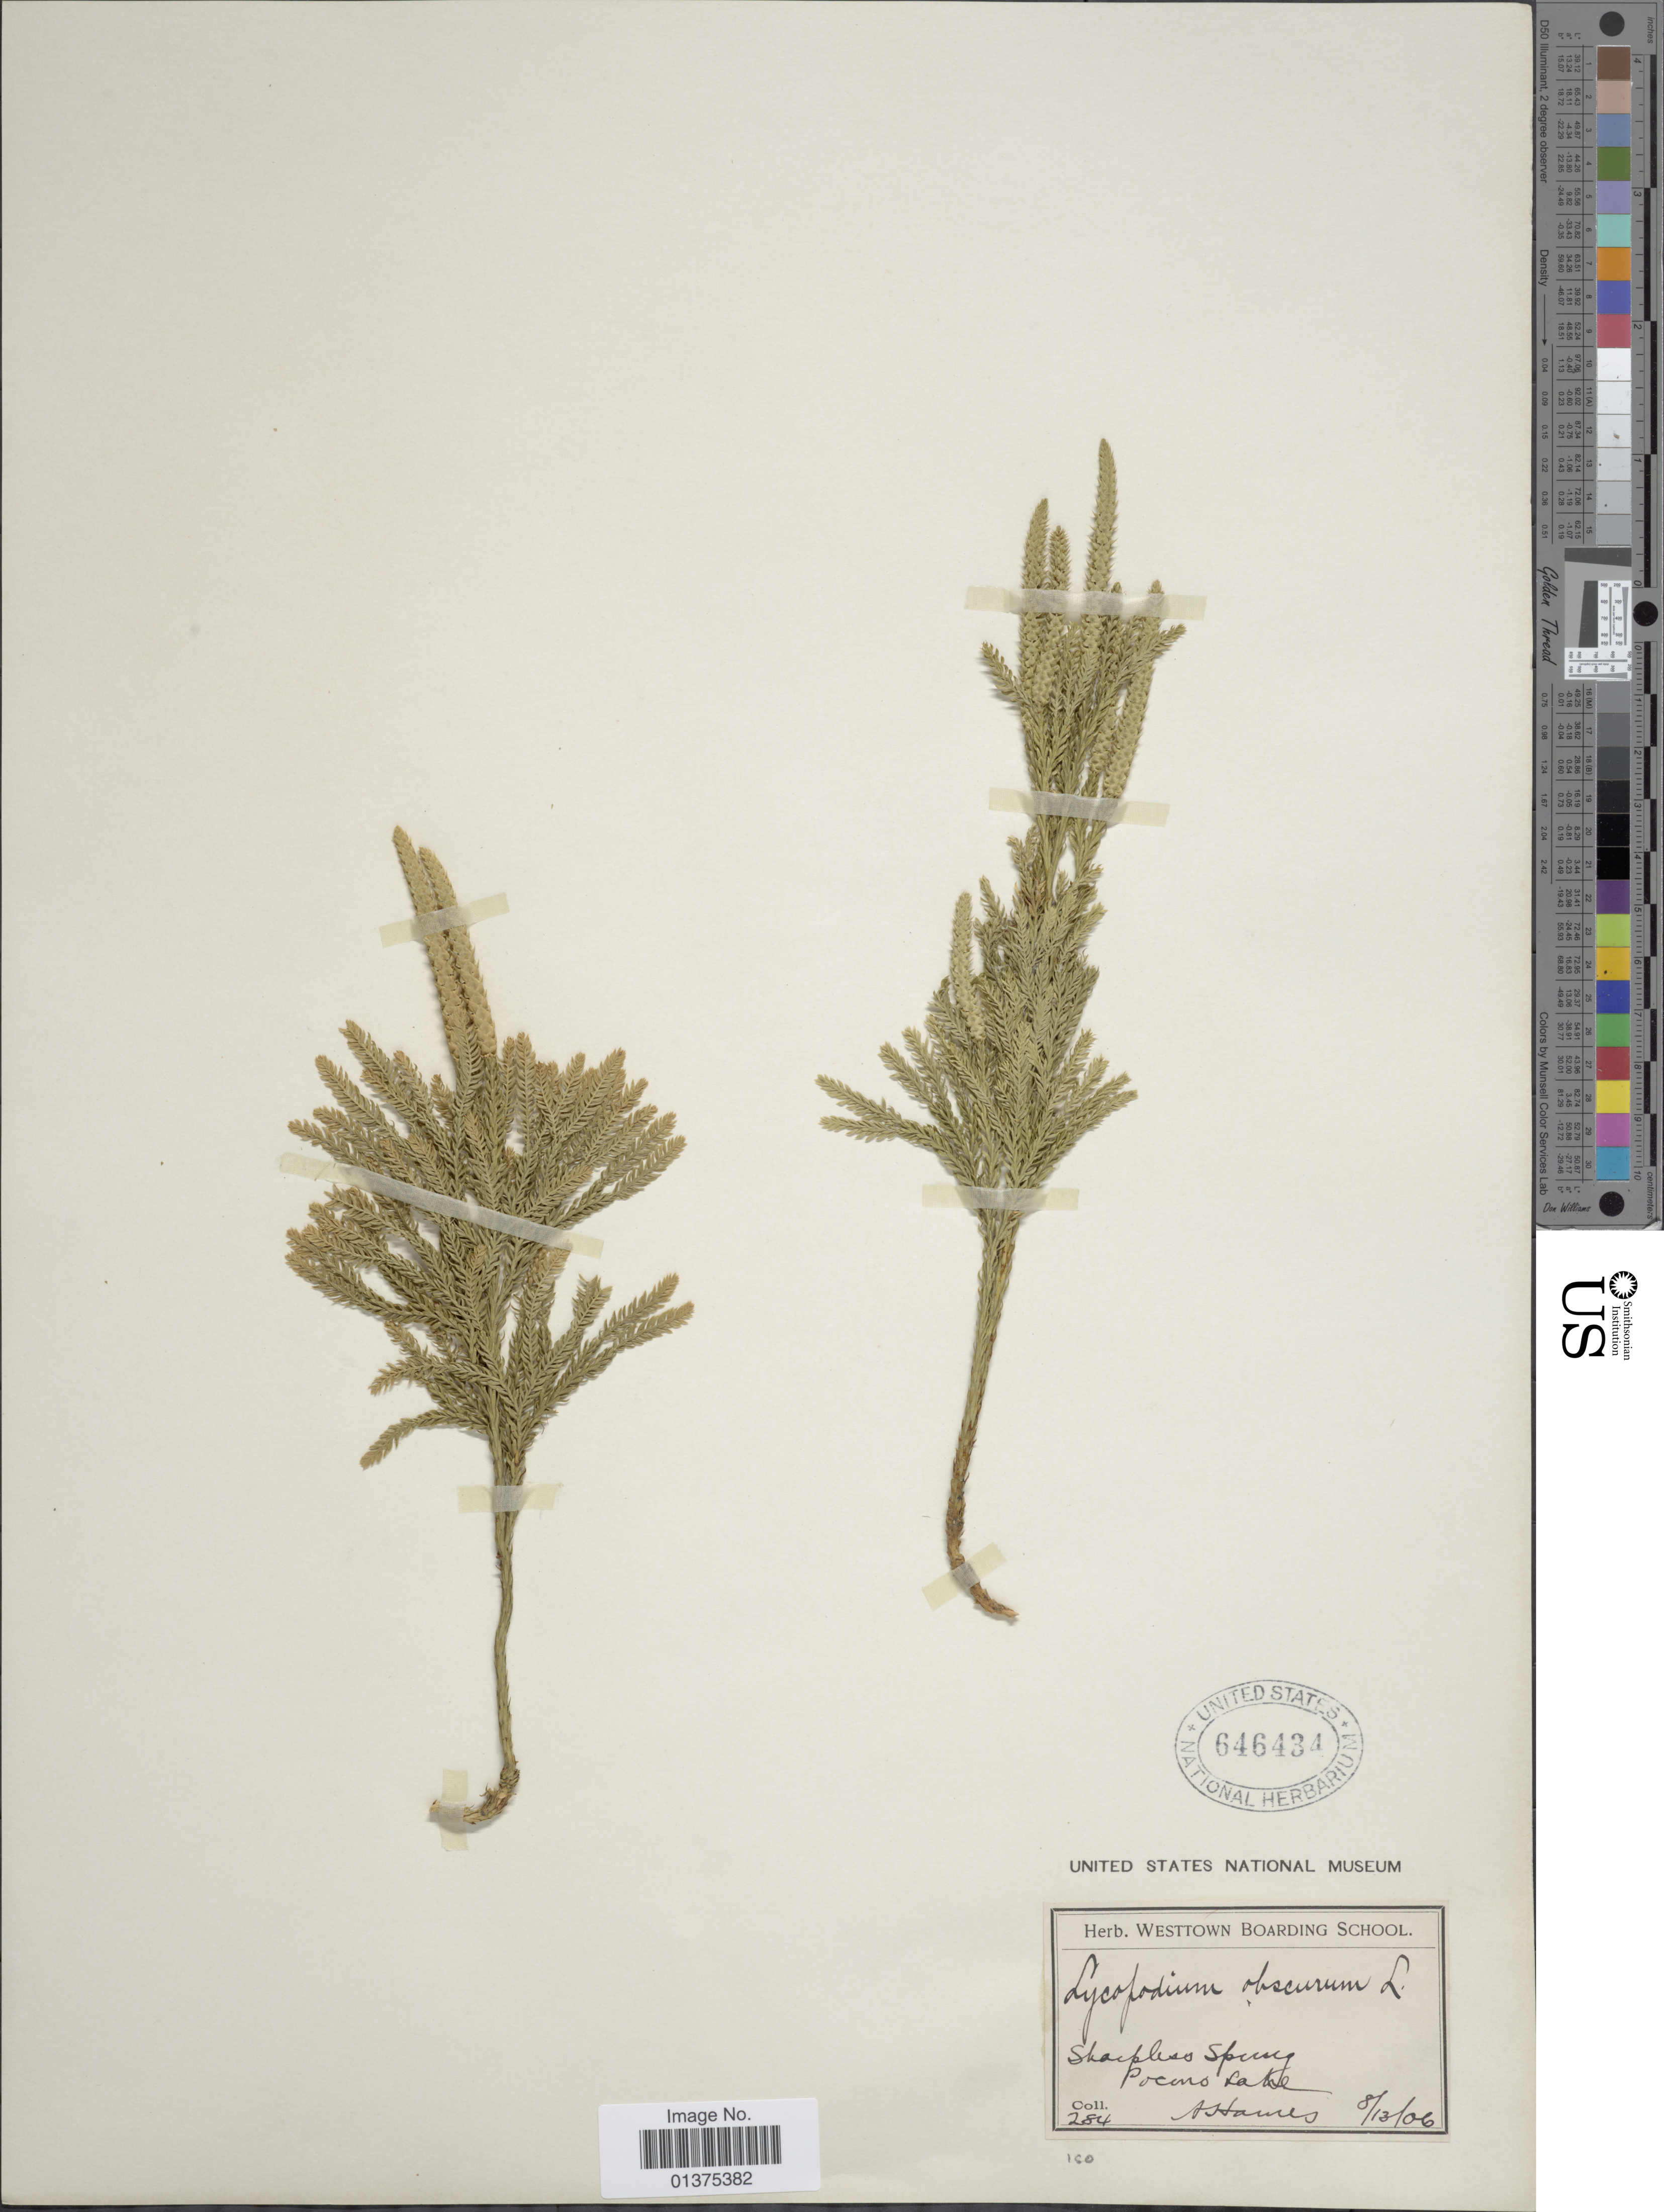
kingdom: Plantae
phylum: Tracheophyta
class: Lycopodiopsida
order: Lycopodiales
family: Lycopodiaceae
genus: Dendrolycopodium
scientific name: Dendrolycopodium hickeyi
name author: (W.H. Wagner et al.) A. Haines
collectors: A. Haines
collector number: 284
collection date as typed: Transcribed d/m/y: 13/8/6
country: United States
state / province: Pennsylvania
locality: Sharpless Spring, Pocono Lake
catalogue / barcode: US 646434